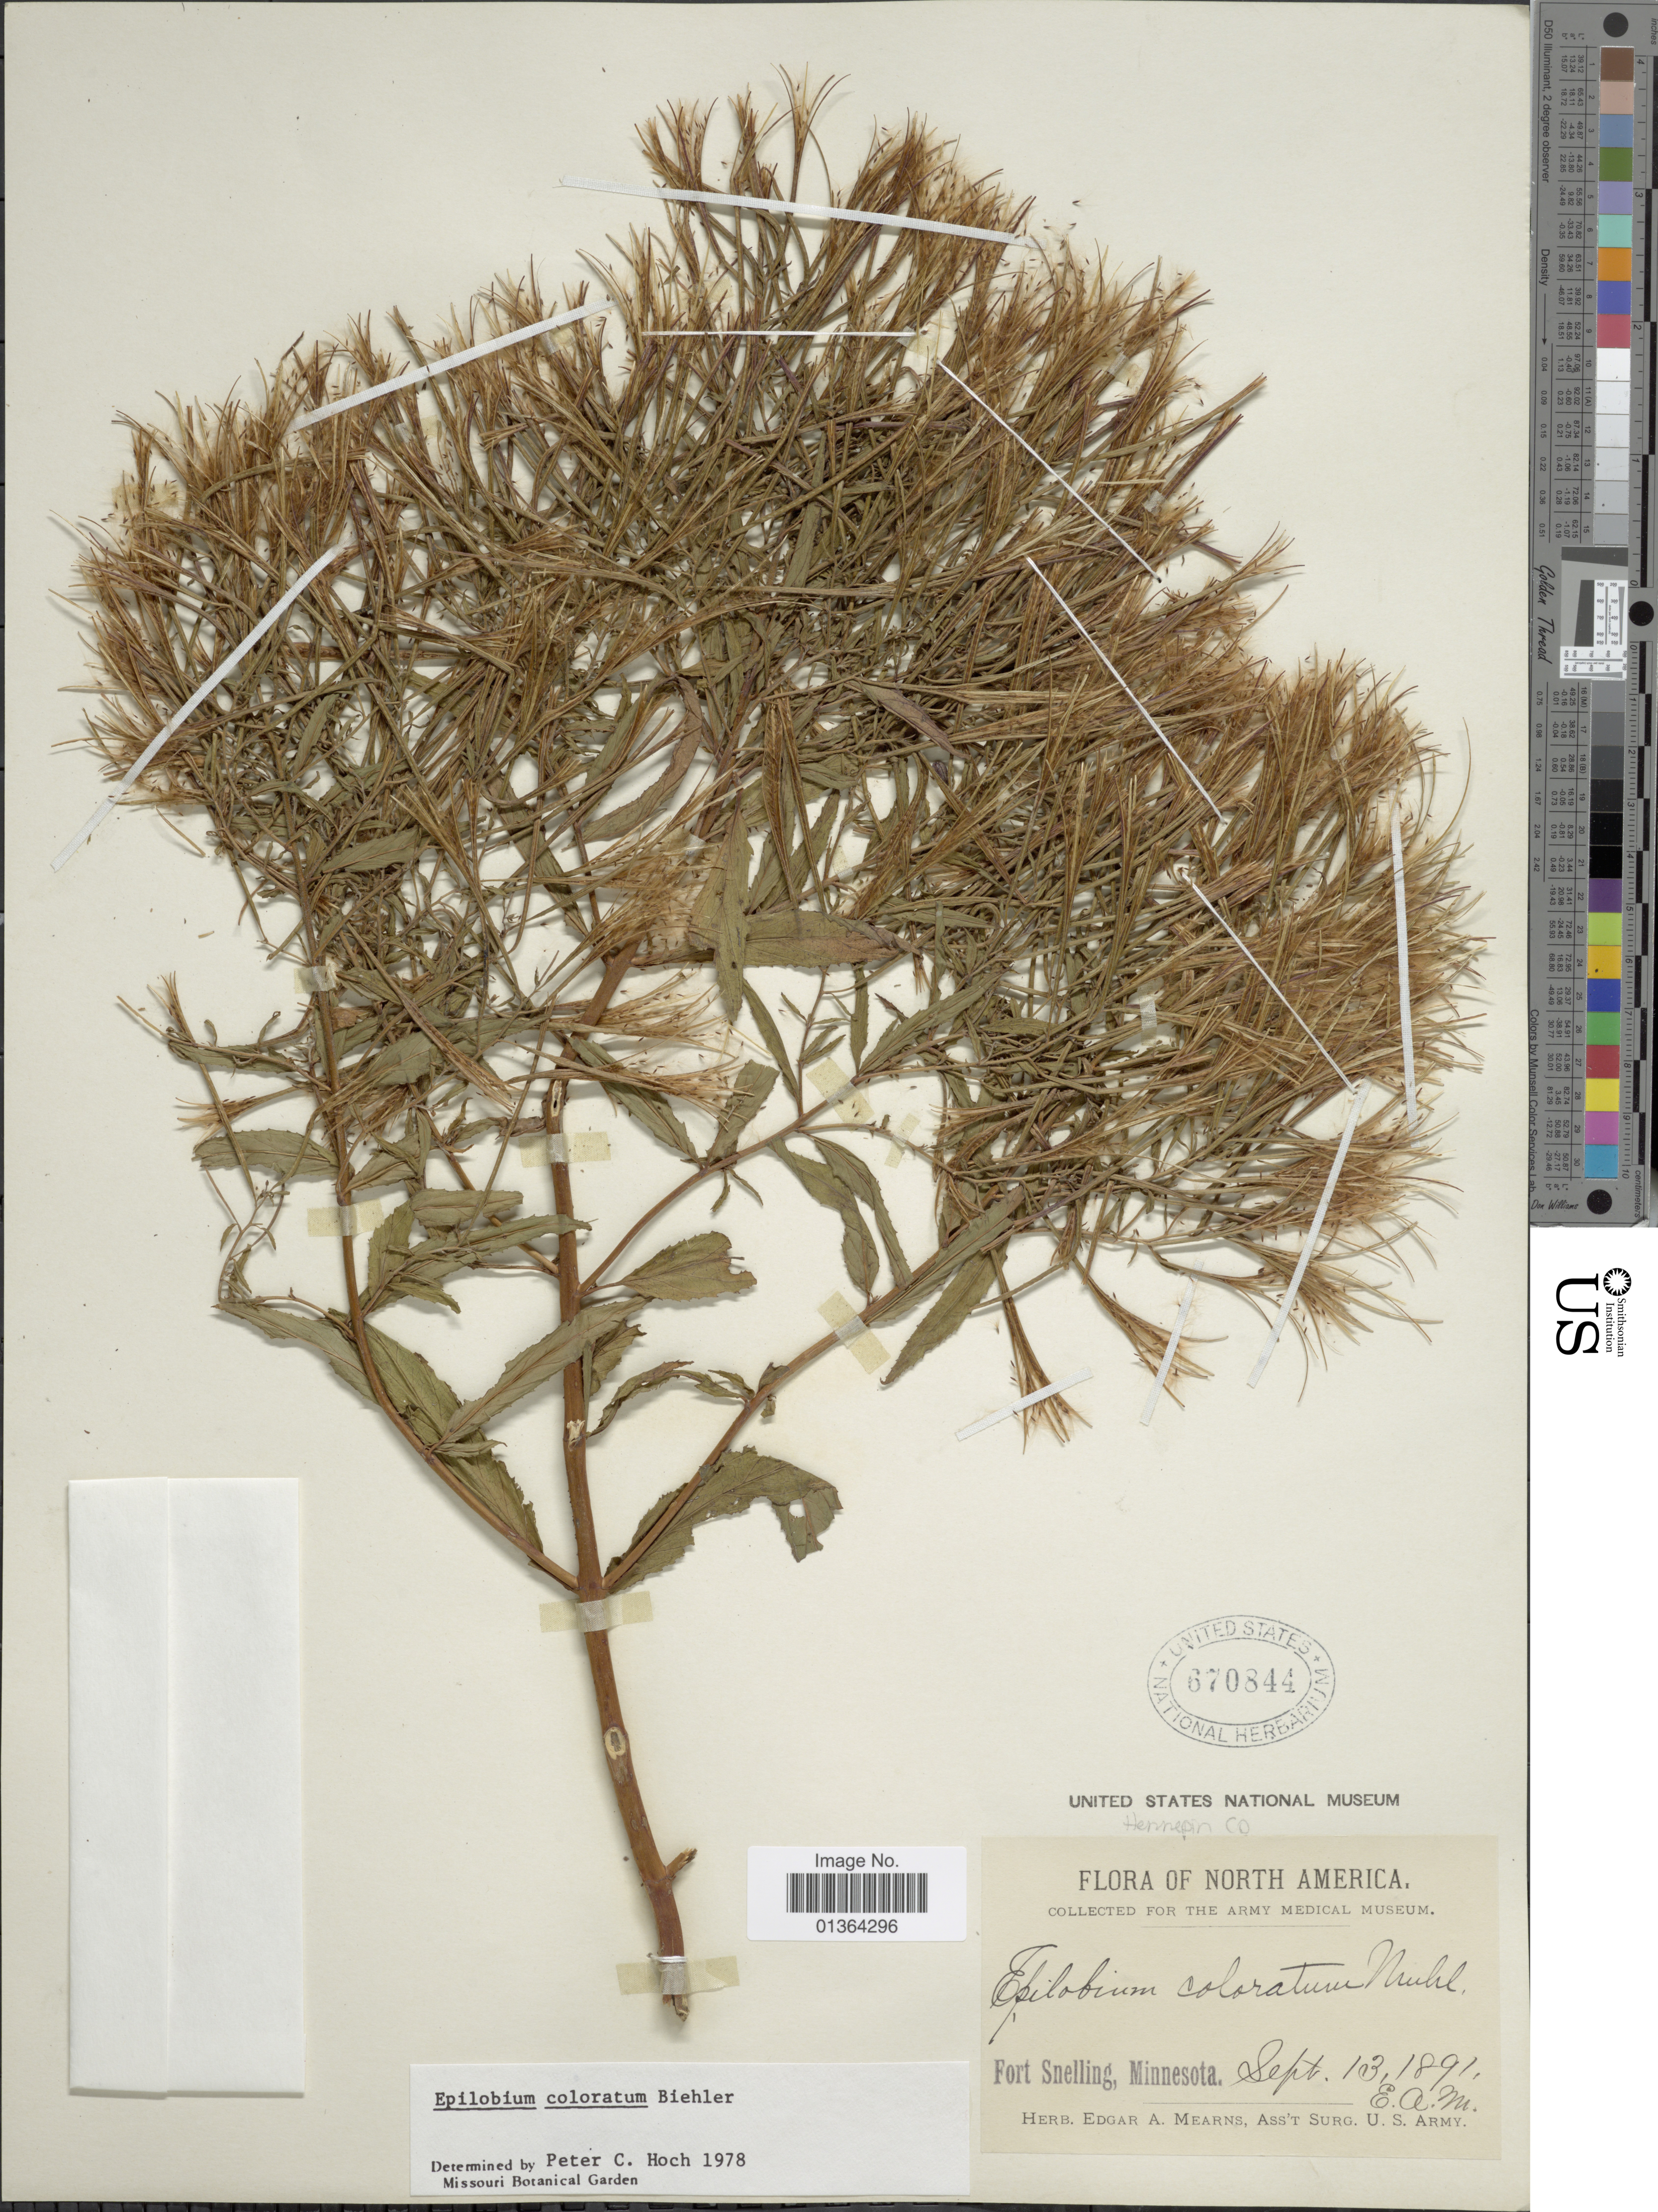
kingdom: Plantae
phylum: Tracheophyta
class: Magnoliopsida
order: Myrtales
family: Onagraceae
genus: Epilobium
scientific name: Epilobium coloratum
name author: Biehler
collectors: E. A. Mearns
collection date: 1891-09-13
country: United States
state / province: Minnesota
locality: Fort Snelling.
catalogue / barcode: US 670844